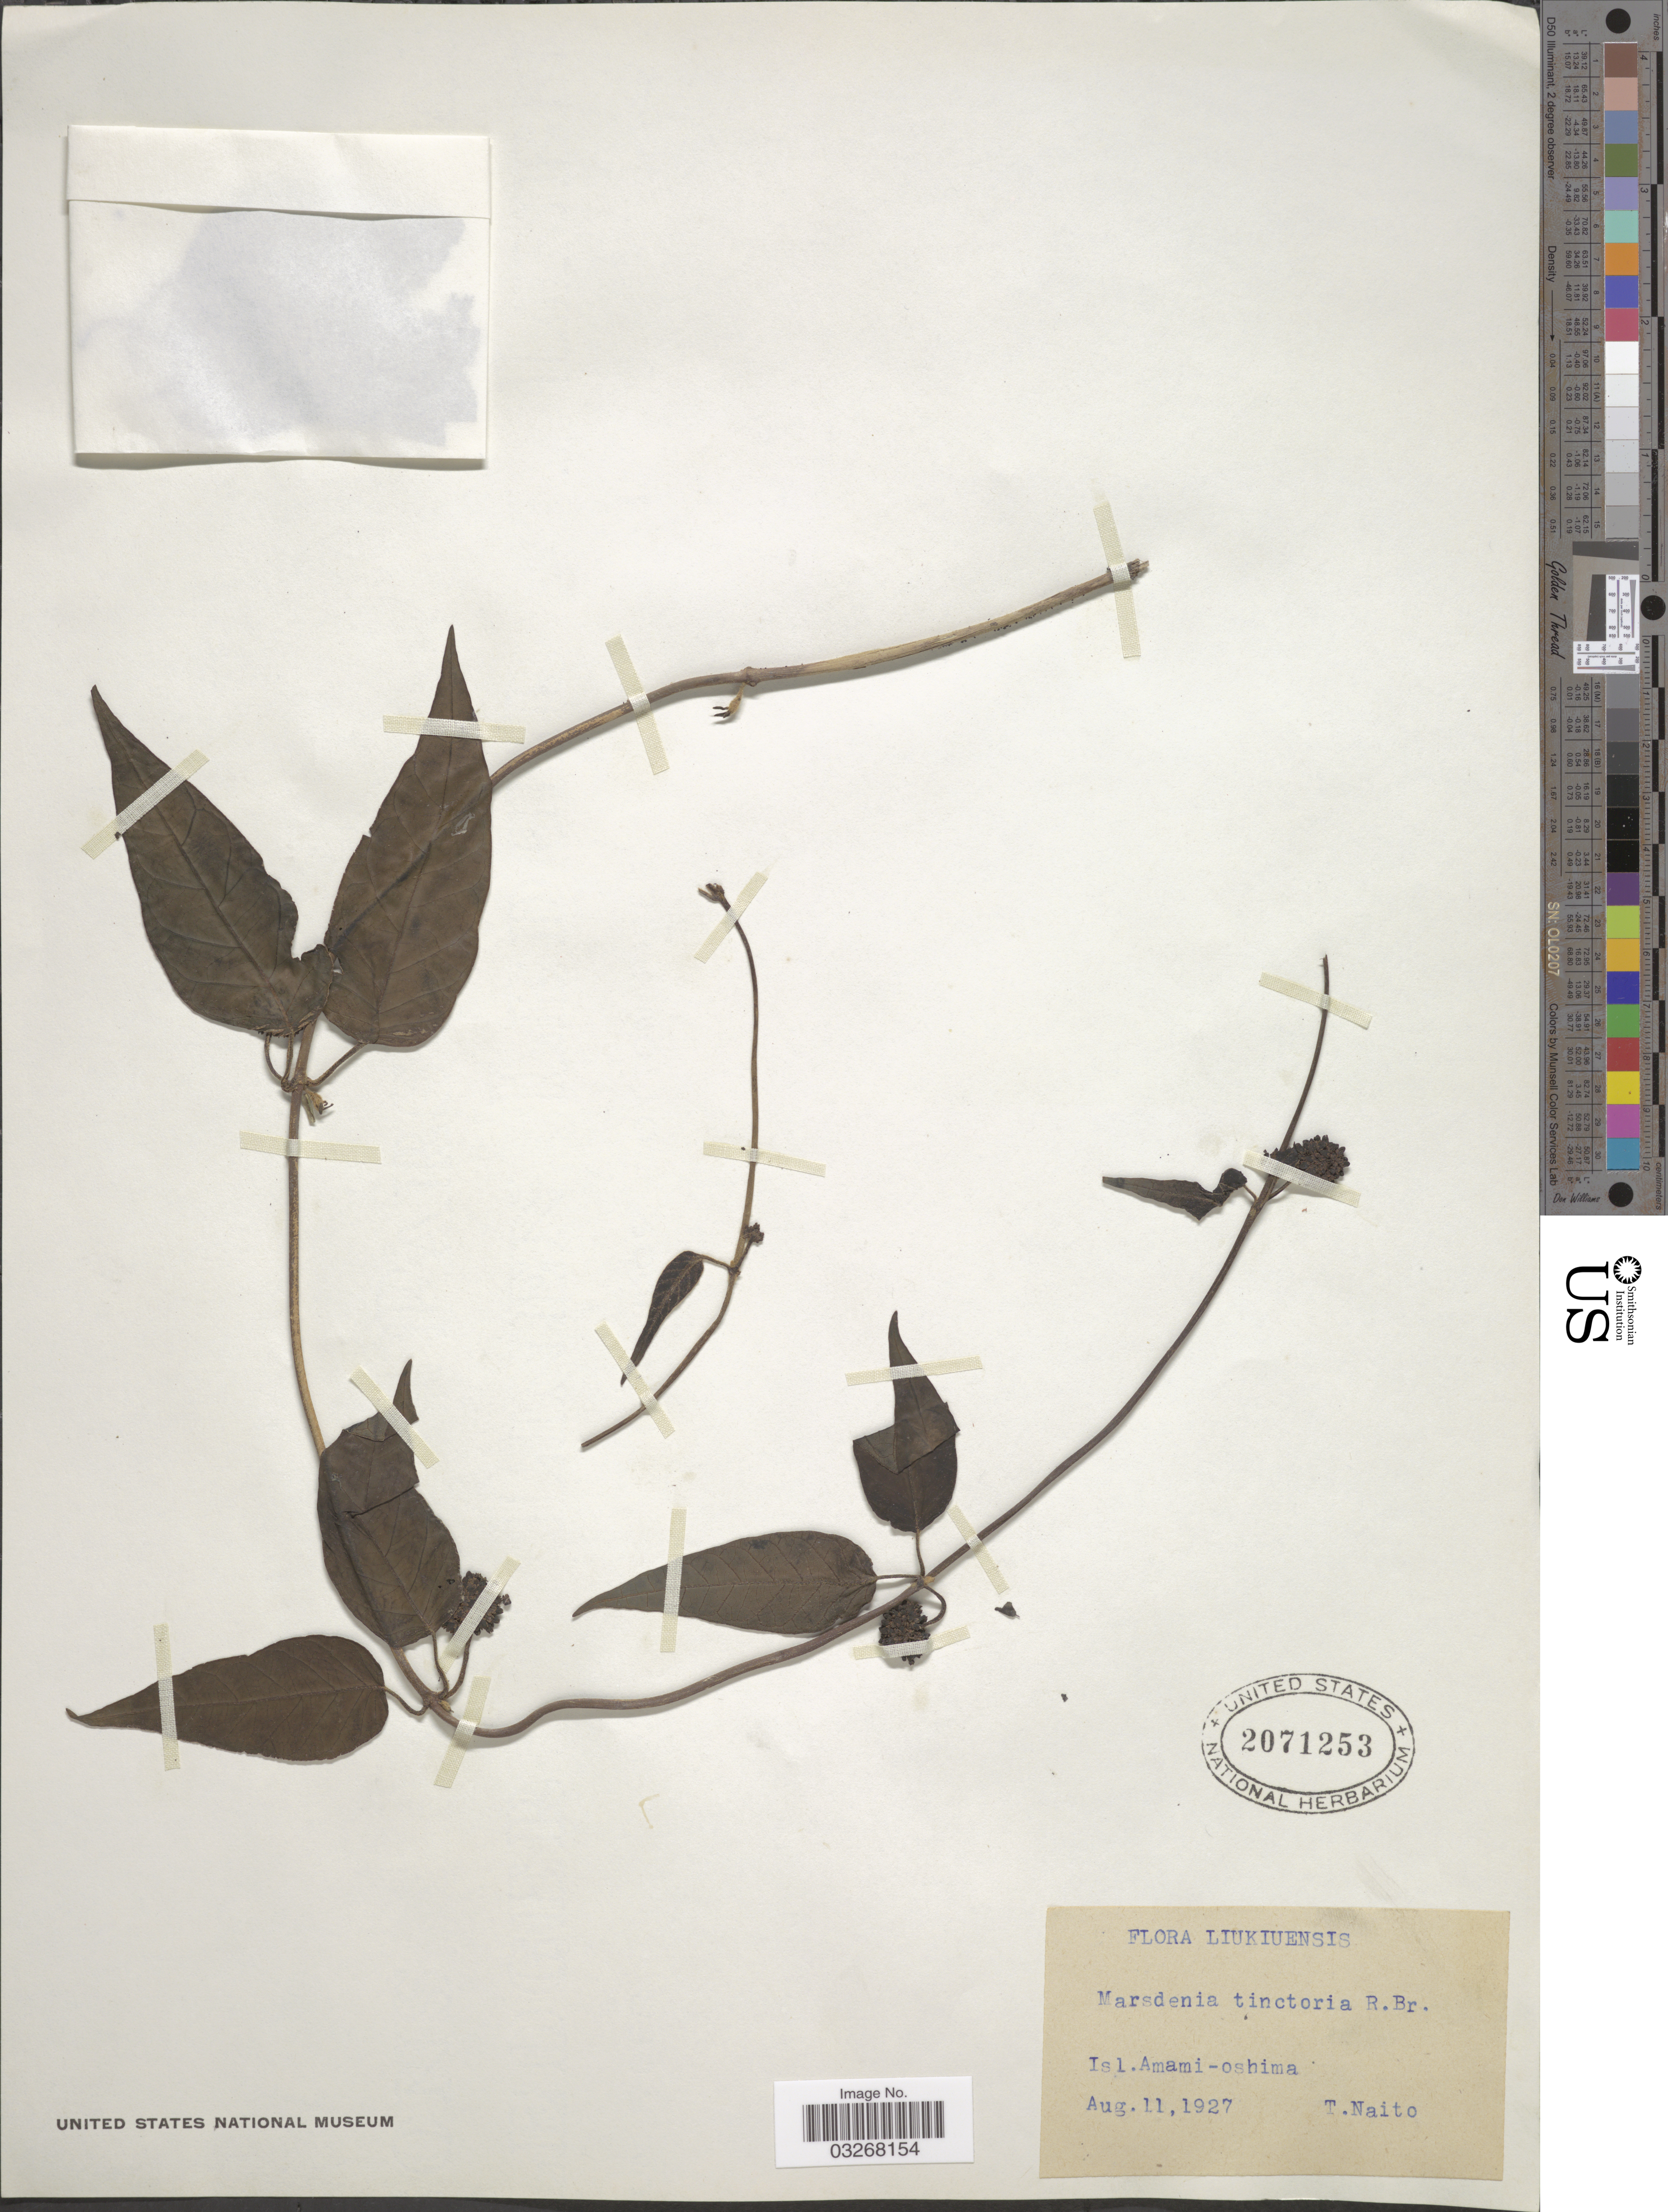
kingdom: Plantae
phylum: Tracheophyta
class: Magnoliopsida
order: Gentianales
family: Apocynaceae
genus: Marsdenia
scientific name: Marsdenia tinctoria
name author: (Roxb.) R. Br.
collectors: T. Naito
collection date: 1927-08-11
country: Japan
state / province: Okinawa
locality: Liukiuensis, Isl. Amami-oshima.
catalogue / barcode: US 2071253